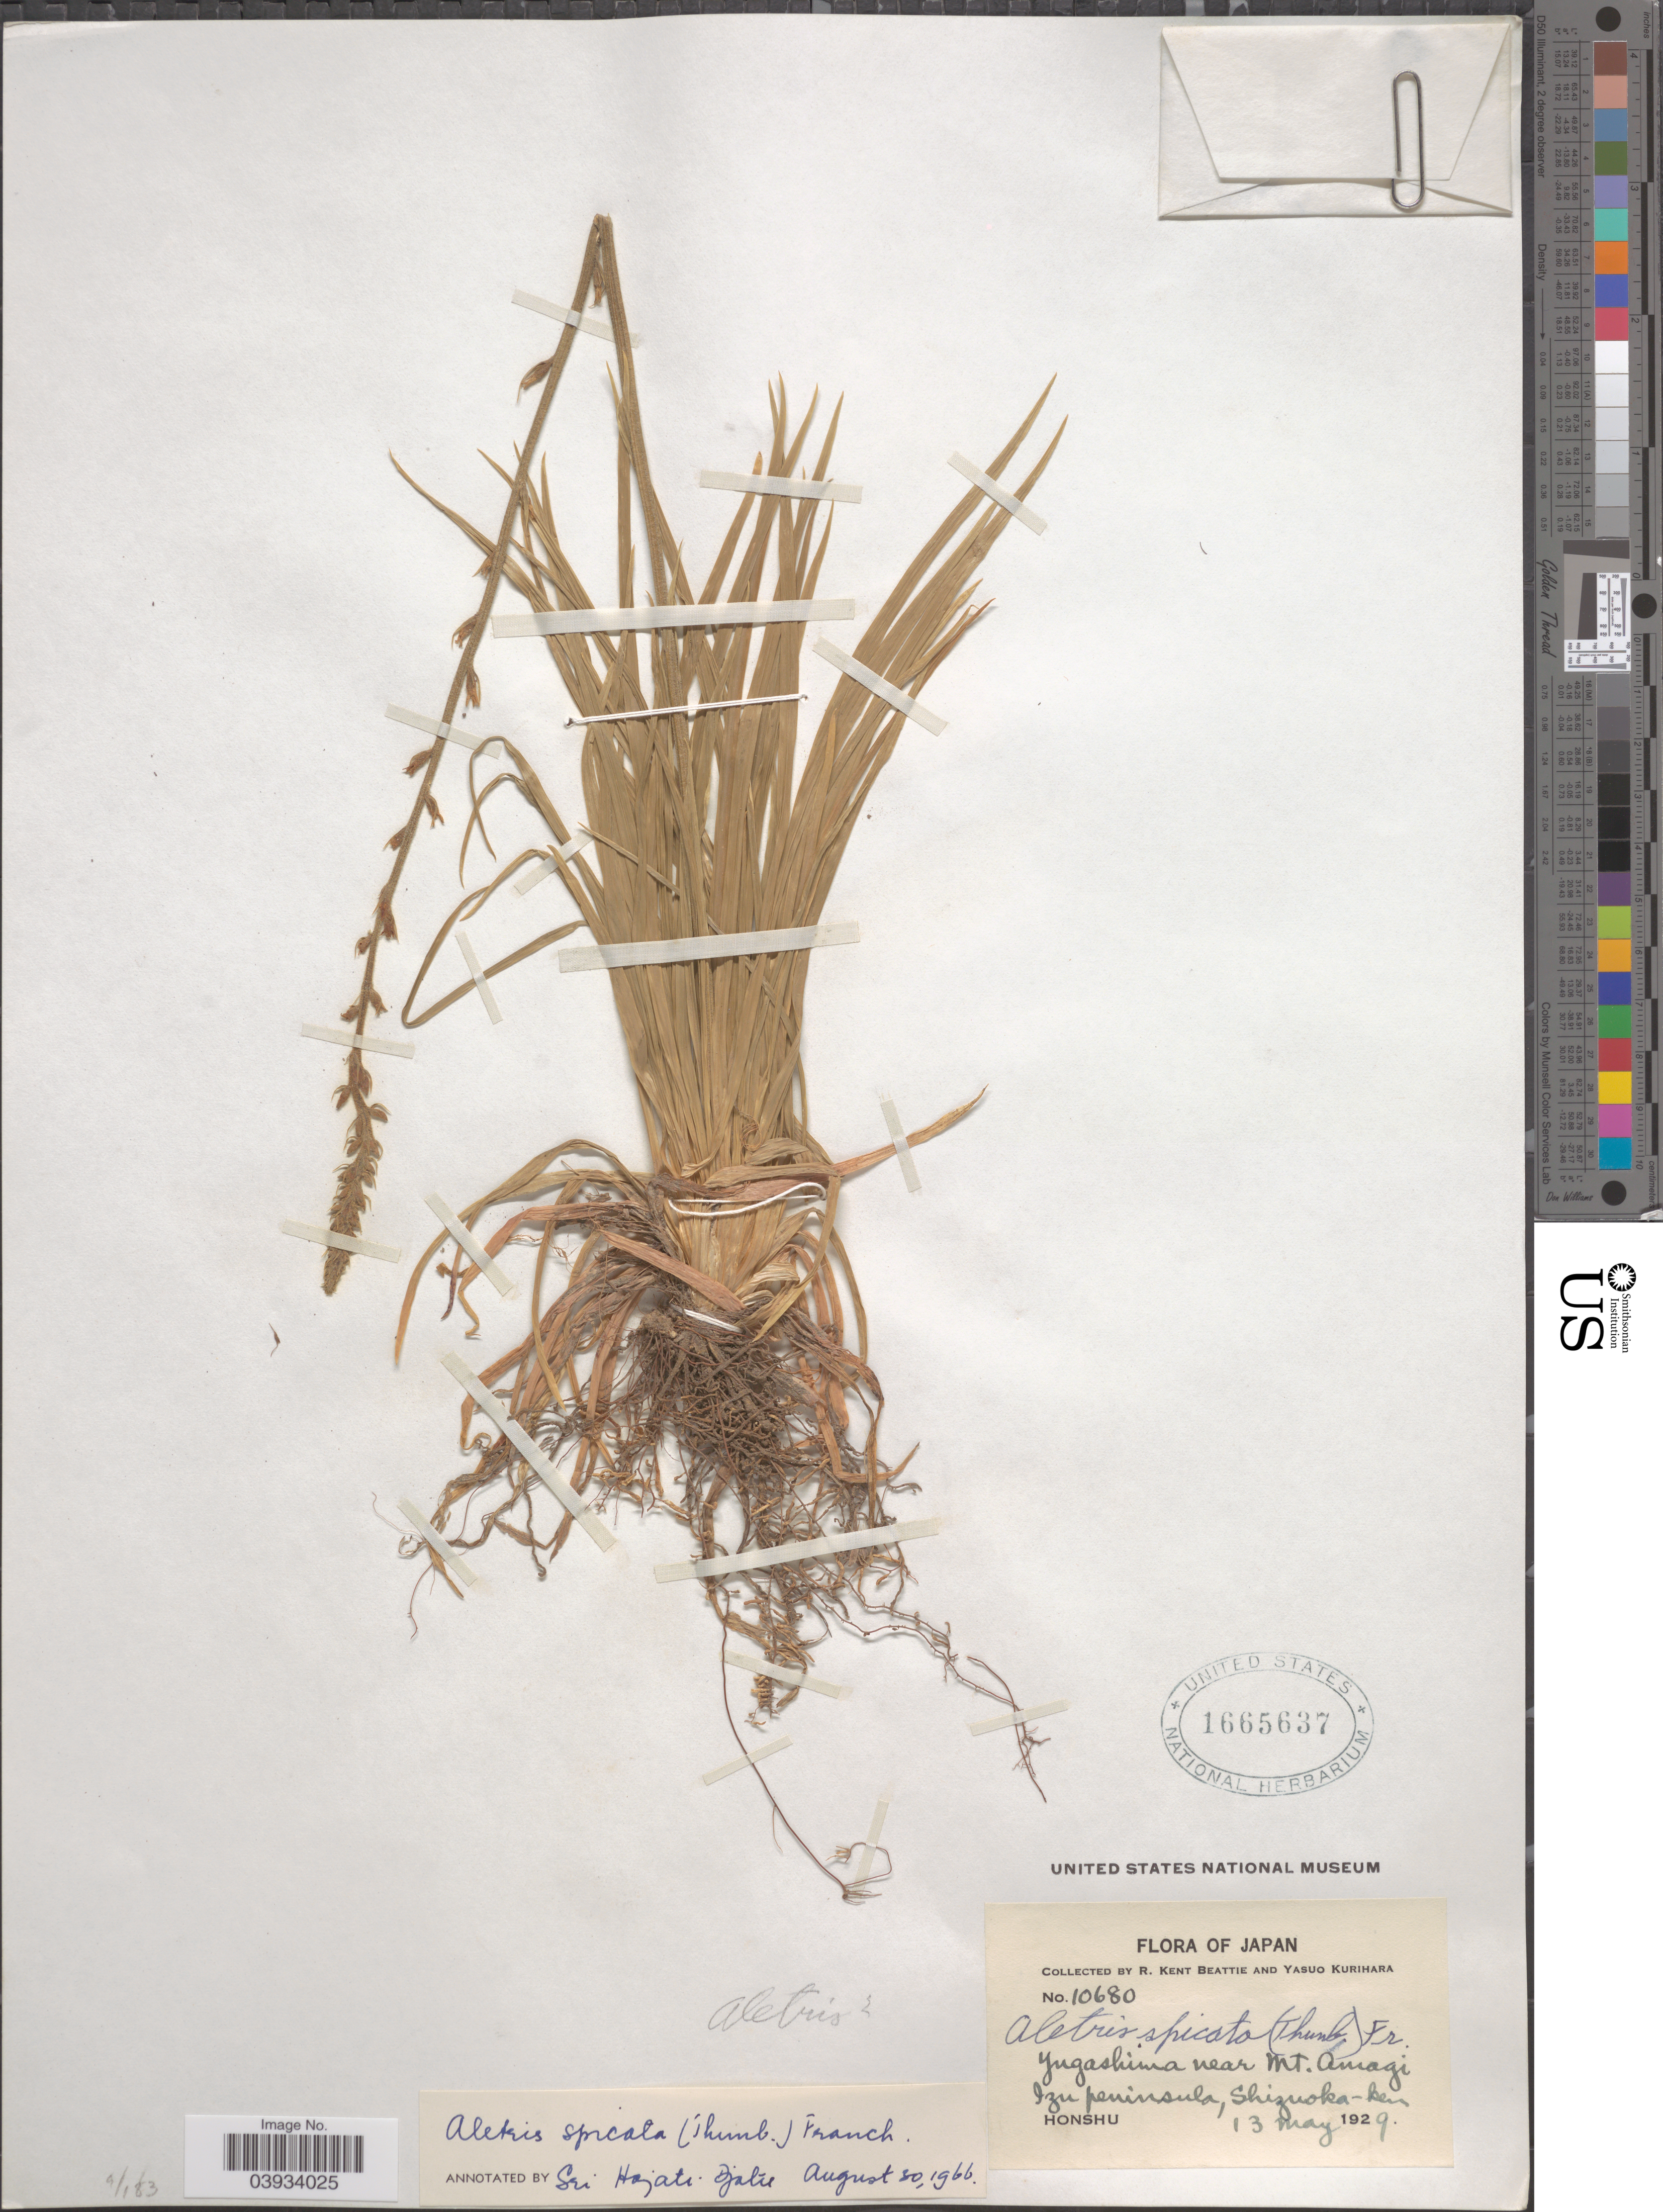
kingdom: Plantae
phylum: Tracheophyta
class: Liliopsida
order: Dioscoreales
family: Nartheciaceae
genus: Aletris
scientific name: Aletris spicata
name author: (Thunb.) Franch.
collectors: R. K. Beattie & Y. Kurihara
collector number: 10680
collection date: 1929-05-13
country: Japan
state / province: Sizuoka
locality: Yugashima near Mt. Amagi, Izu peninsula, Shizuoka-ken. Honshu.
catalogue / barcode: US 1665637